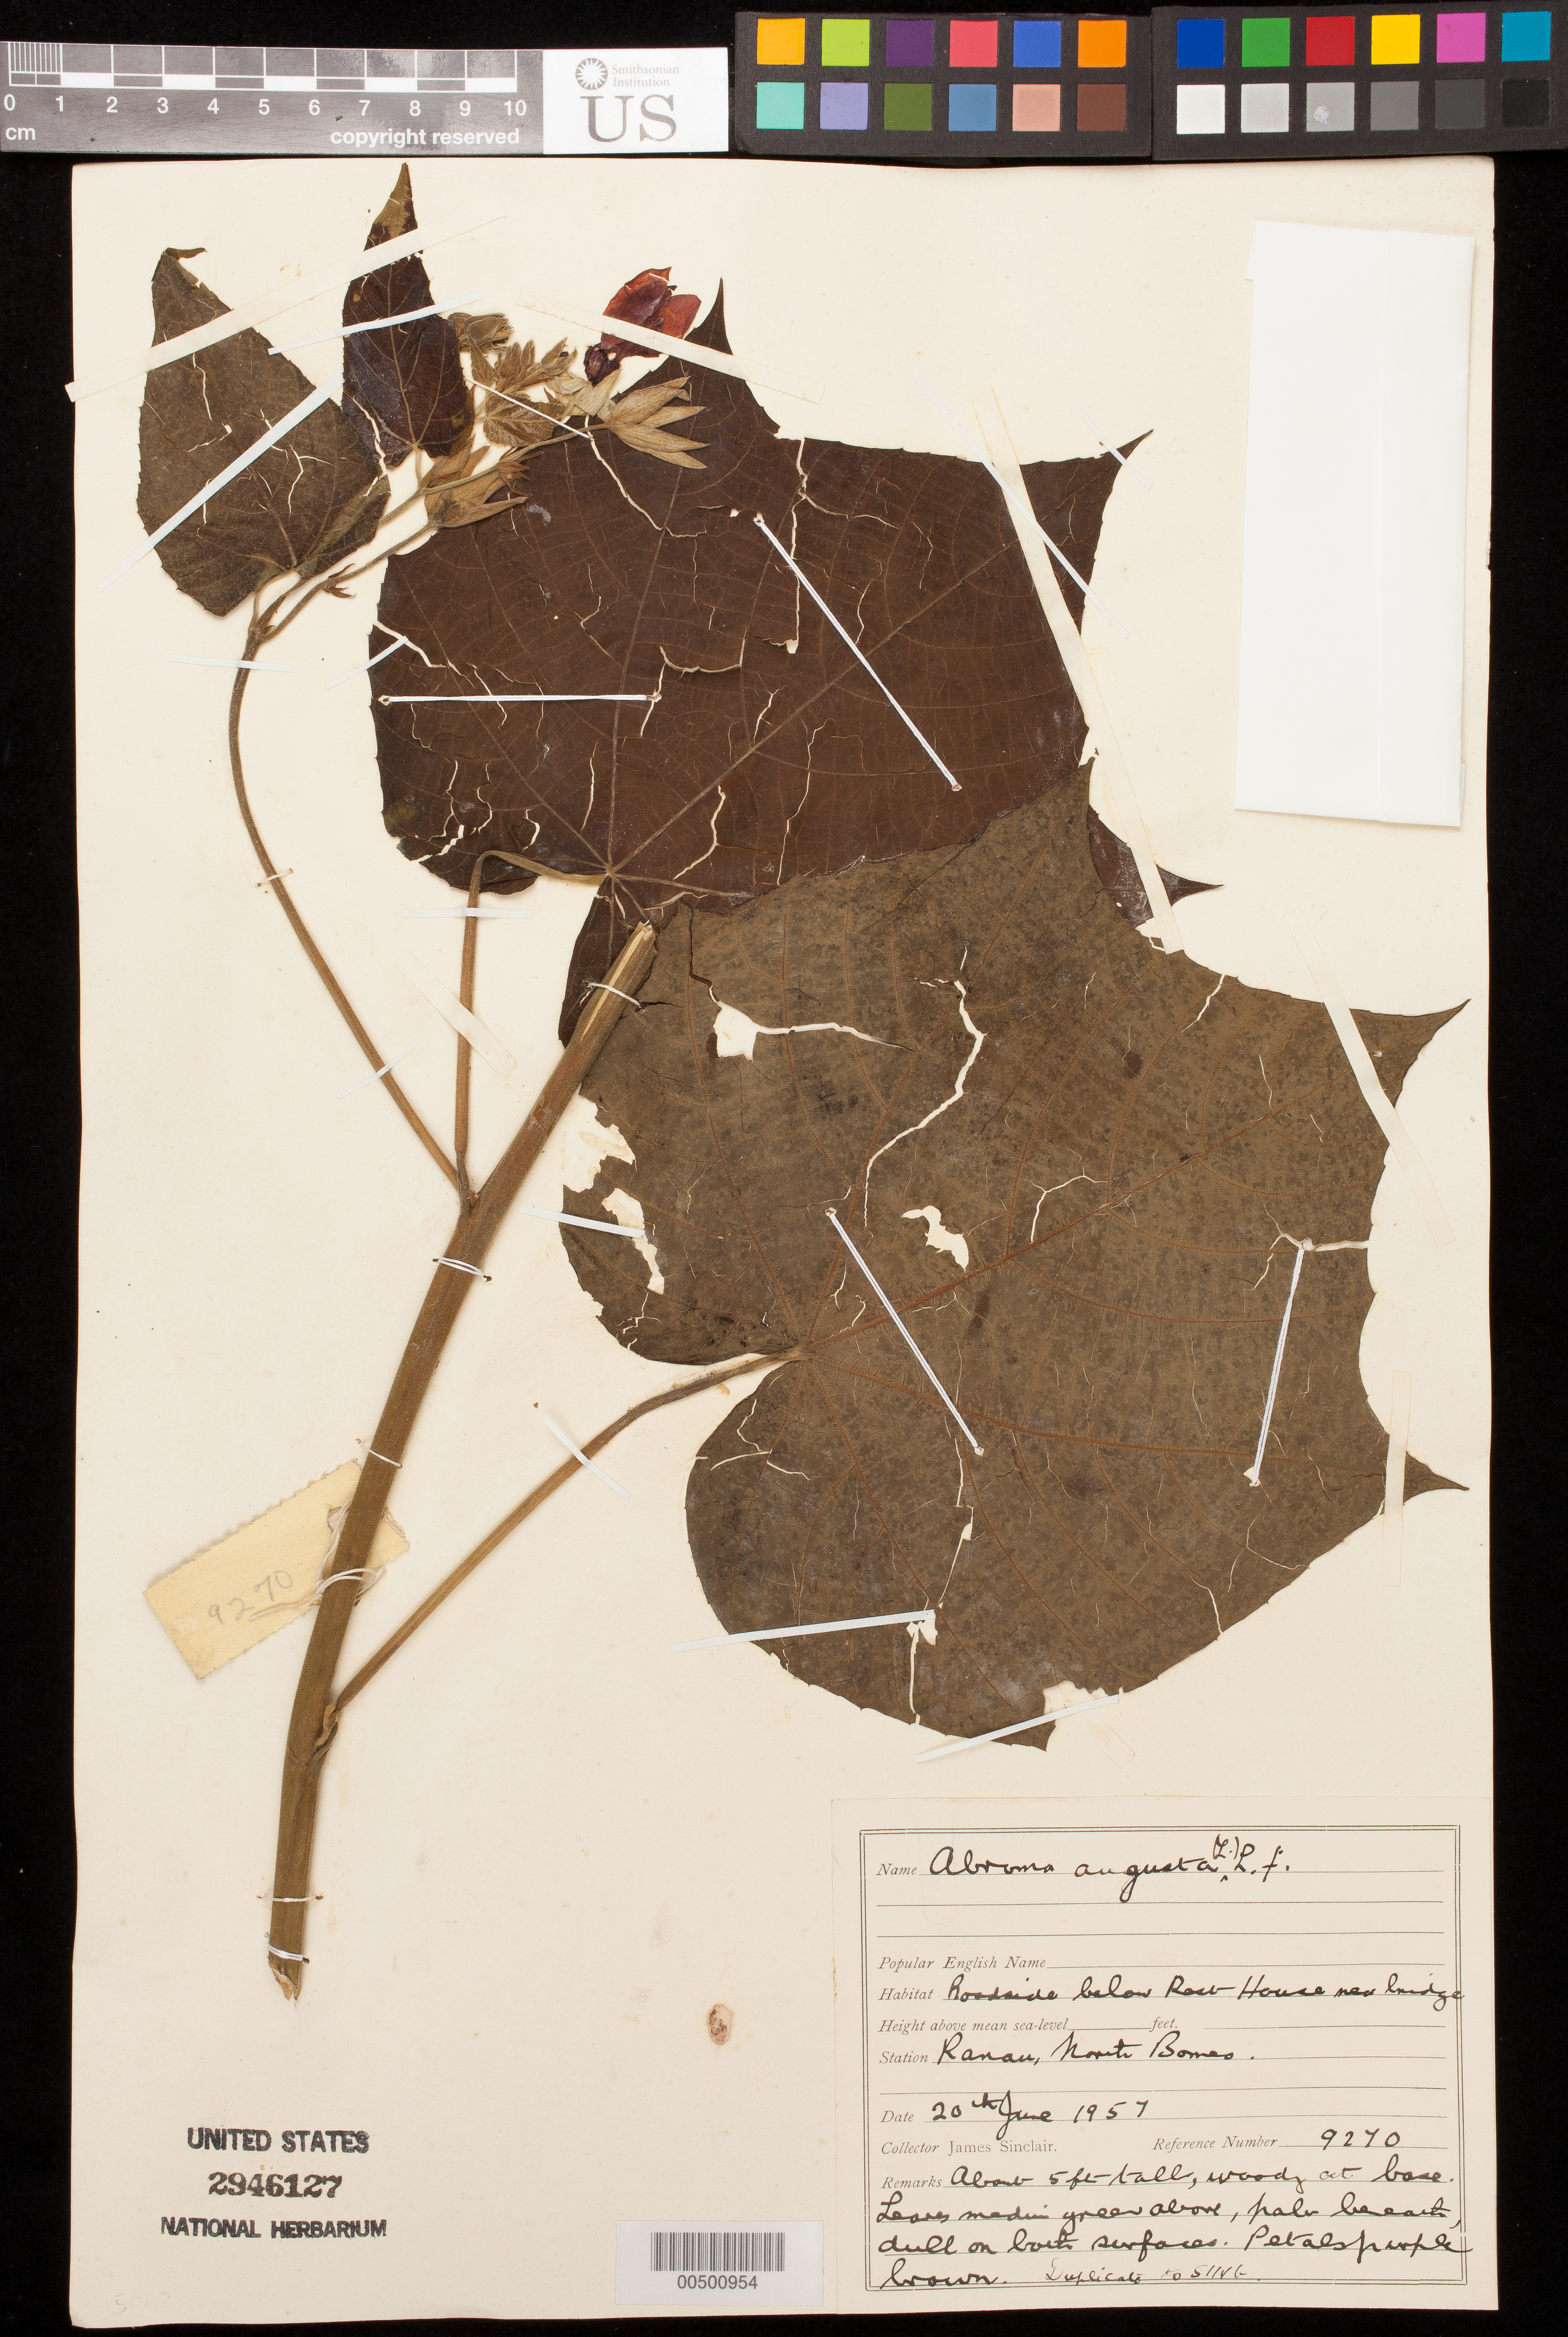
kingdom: Plantae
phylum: Tracheophyta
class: Magnoliopsida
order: Malvales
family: Malvaceae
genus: Abroma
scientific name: Abroma augusta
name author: (L.) L. f.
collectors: J. Sinclair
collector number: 9270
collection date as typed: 20 Jun 1957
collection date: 1957-06-20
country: Malaysia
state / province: Sabah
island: Borneo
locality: Ranau, North Borneo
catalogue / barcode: US 2946127